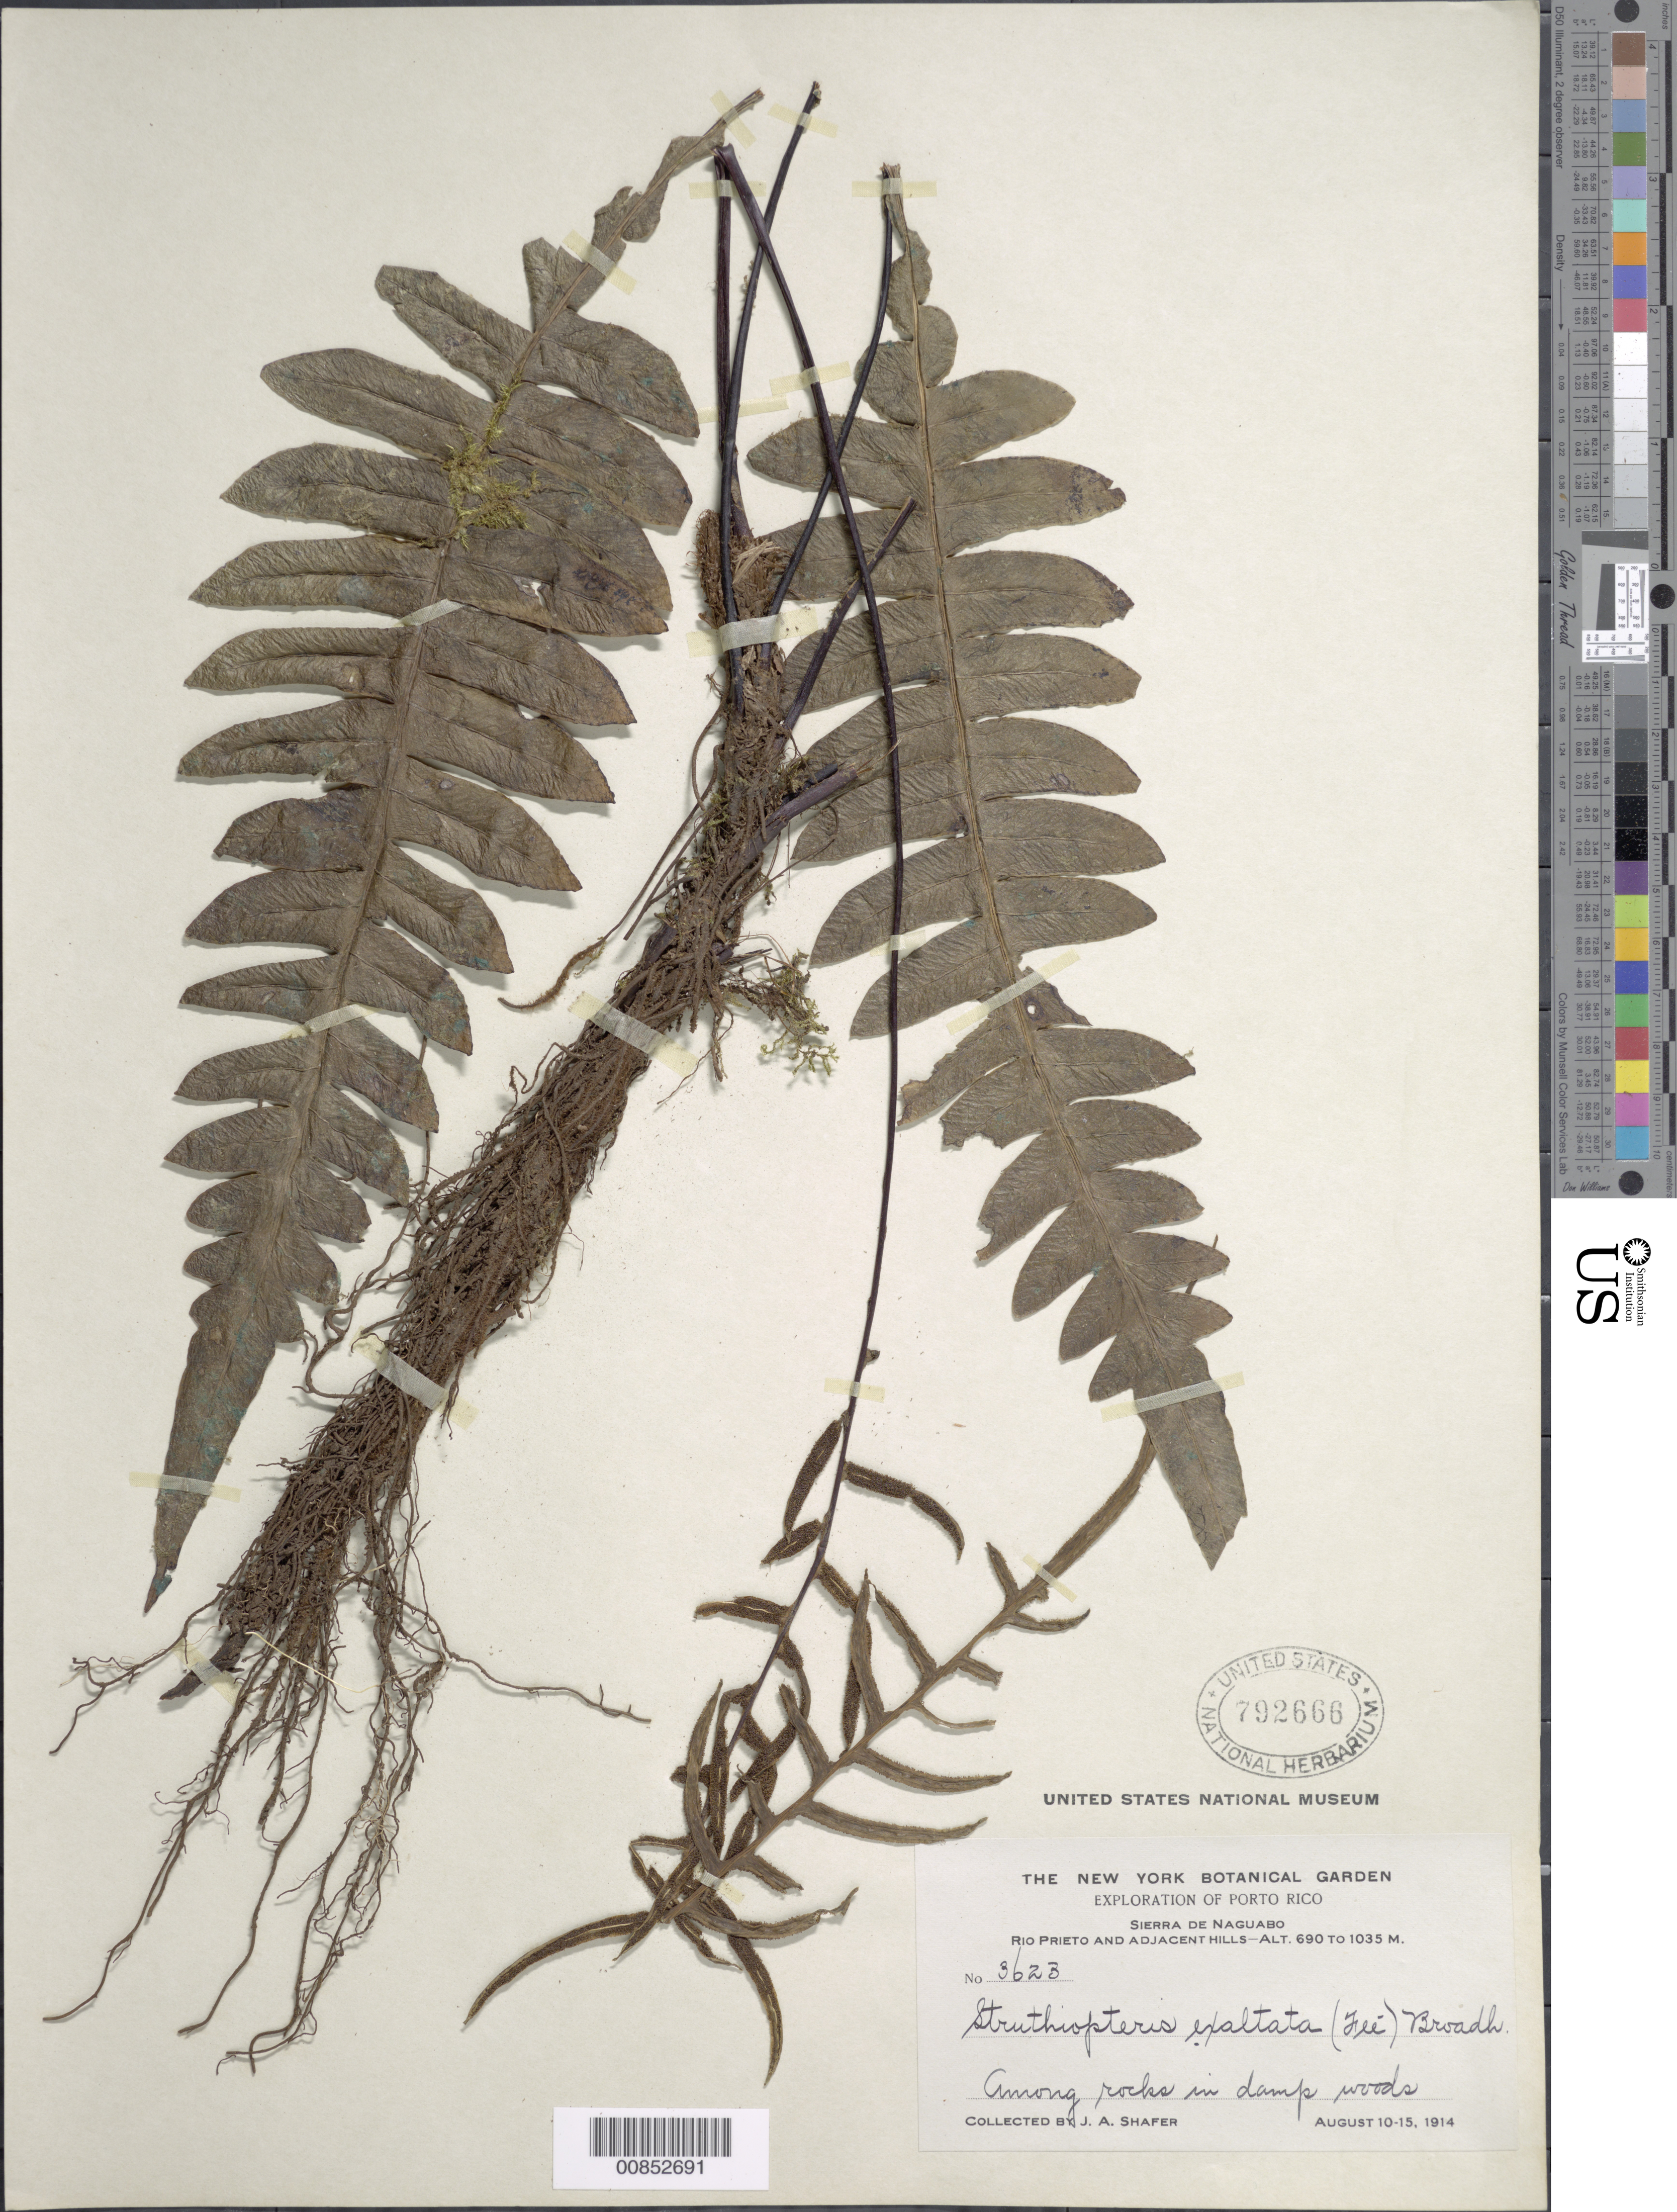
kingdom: Plantae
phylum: Tracheophyta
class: Polypodiopsida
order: Polypodiales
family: Blechnaceae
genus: Blechnum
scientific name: Blechnum exaltatum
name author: (Fée) Duek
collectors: J. A. Shafer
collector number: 3623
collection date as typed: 10 Aug 1914 to 15 Aug 1914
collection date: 1914-08-10/1914-08-15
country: Puerto Rico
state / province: Naguabo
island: Puerto Rico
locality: Sierra de Naguabo, Rio Prieto and adjacent hills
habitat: Damp woods among rocks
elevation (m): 690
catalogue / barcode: US 792666